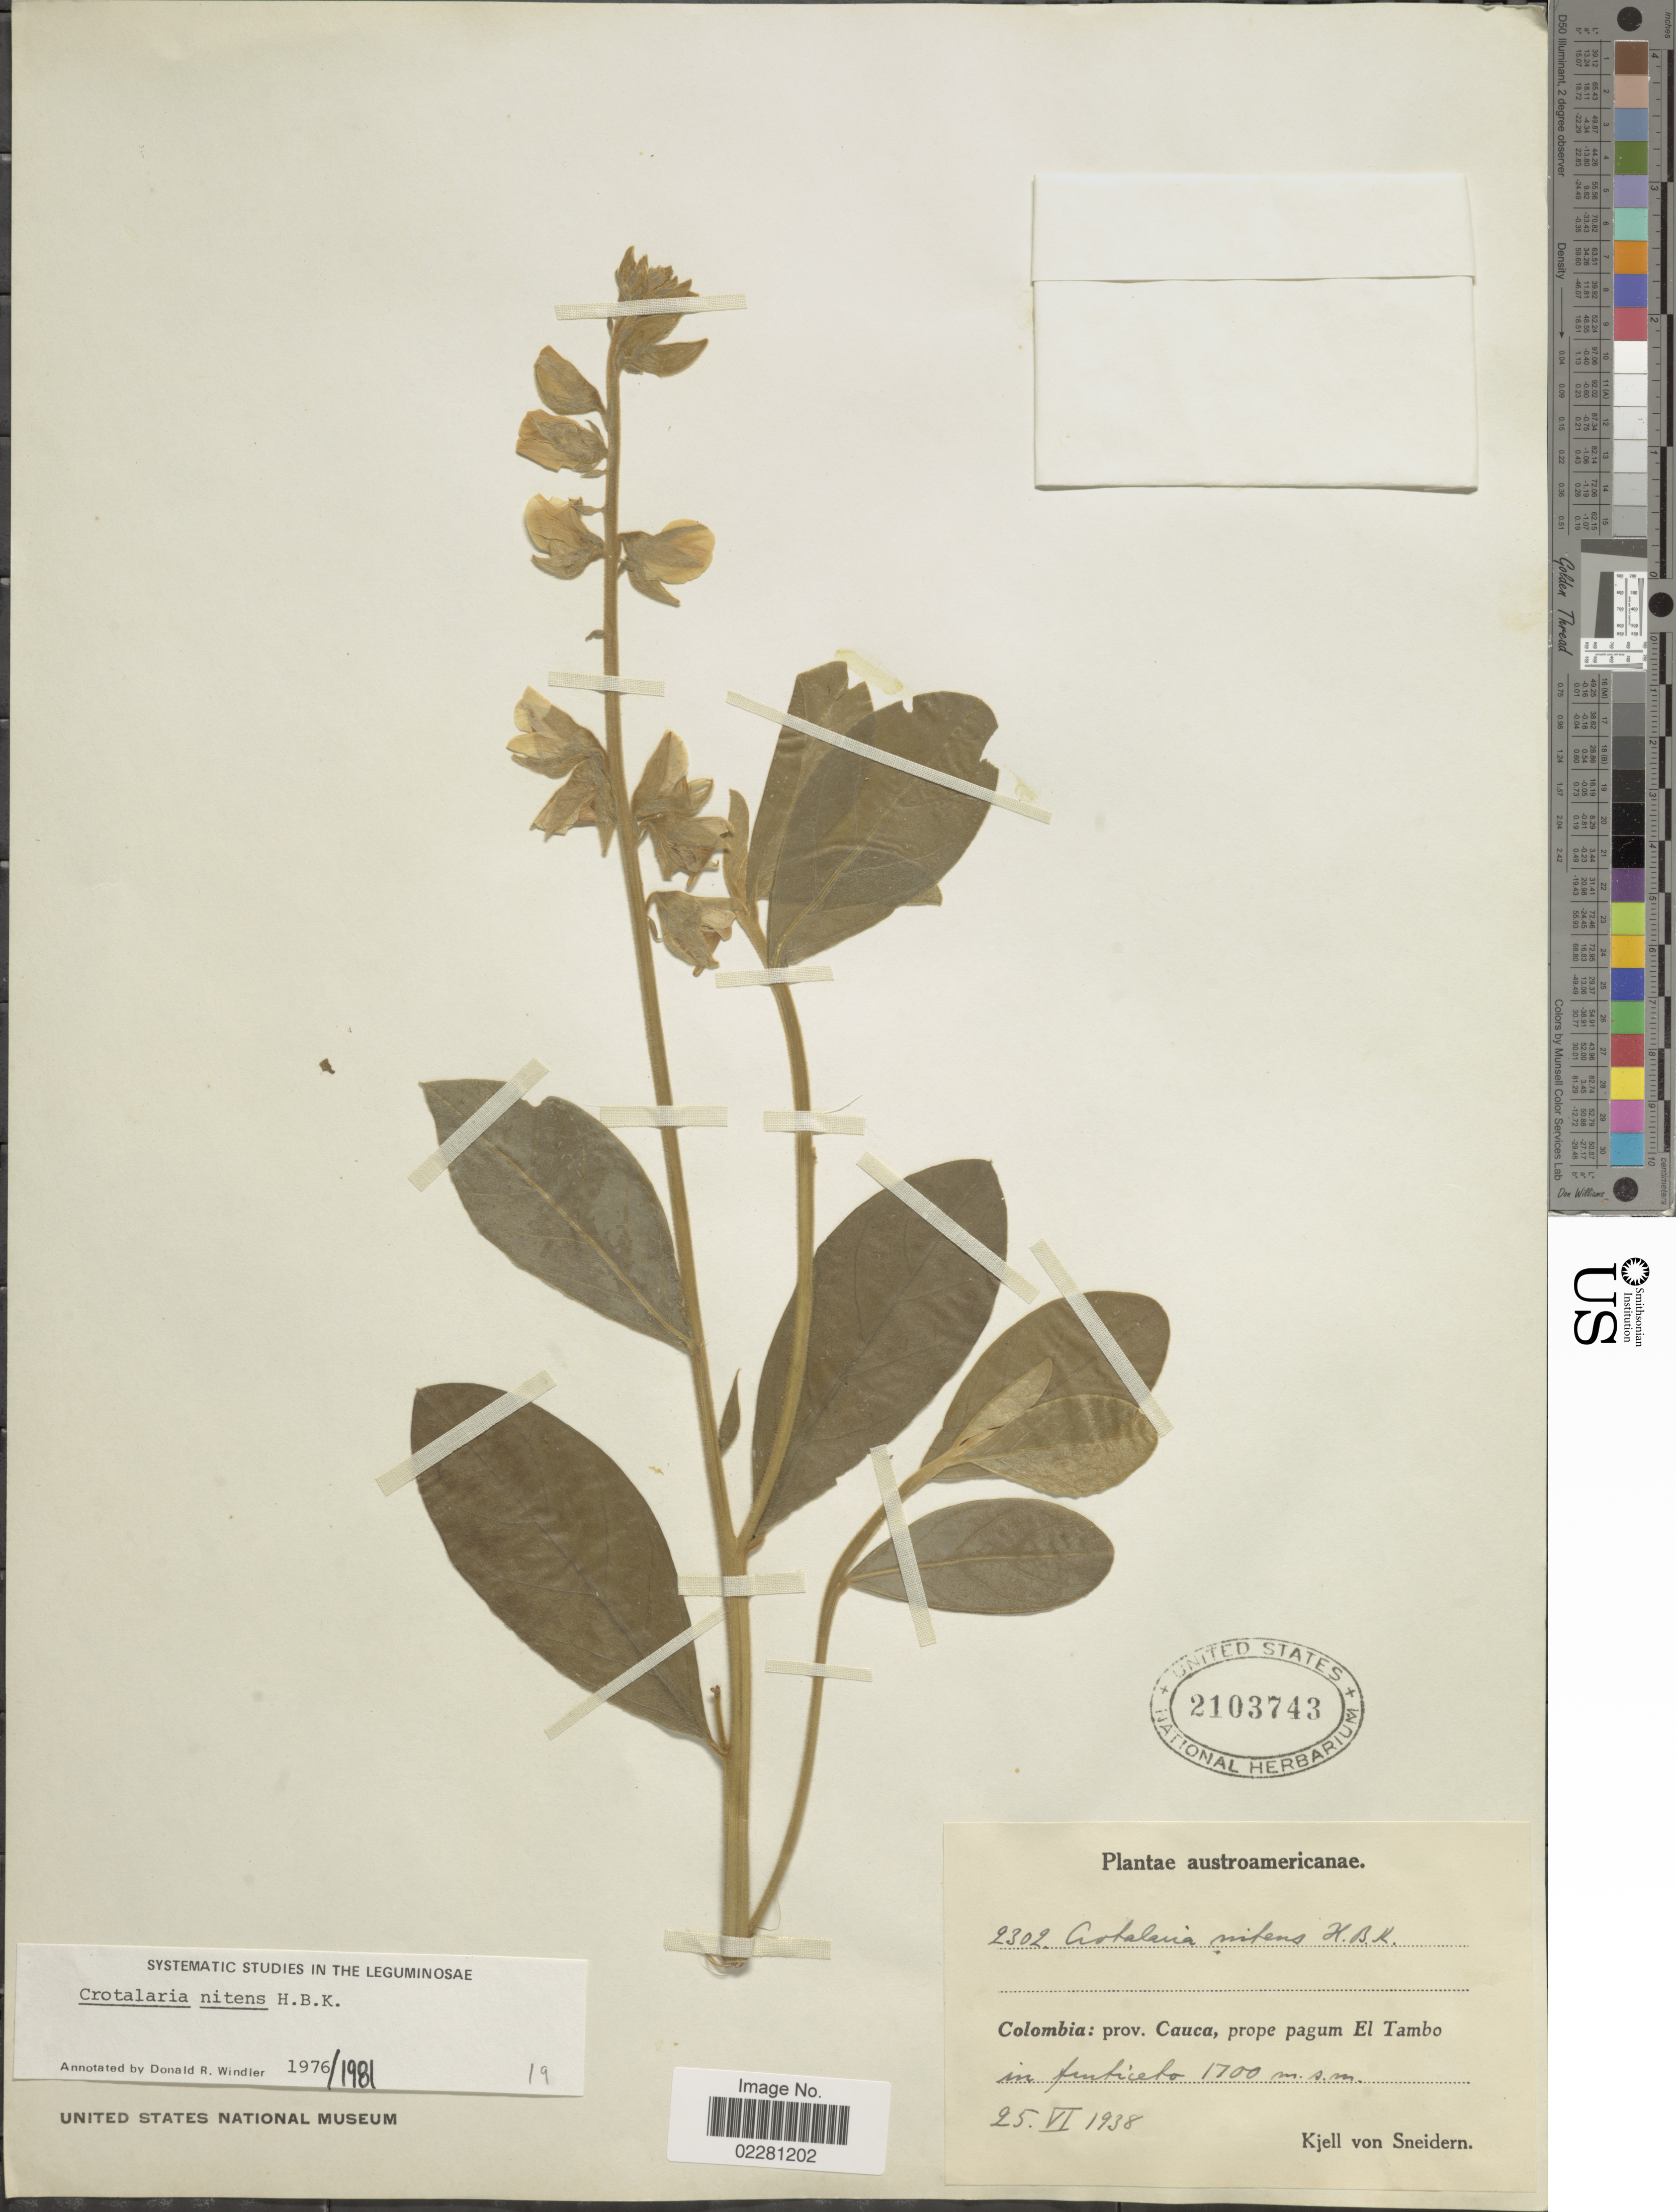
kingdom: Plantae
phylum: Tracheophyta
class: Magnoliopsida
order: Fabales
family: Fabaceae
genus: Crotalaria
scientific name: Crotalaria nitens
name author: Kunth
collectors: K. von Sneidern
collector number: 2302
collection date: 1938-06-25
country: Colombia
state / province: Cauca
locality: Prope pagum El Tambo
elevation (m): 1700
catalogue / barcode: US 2103743